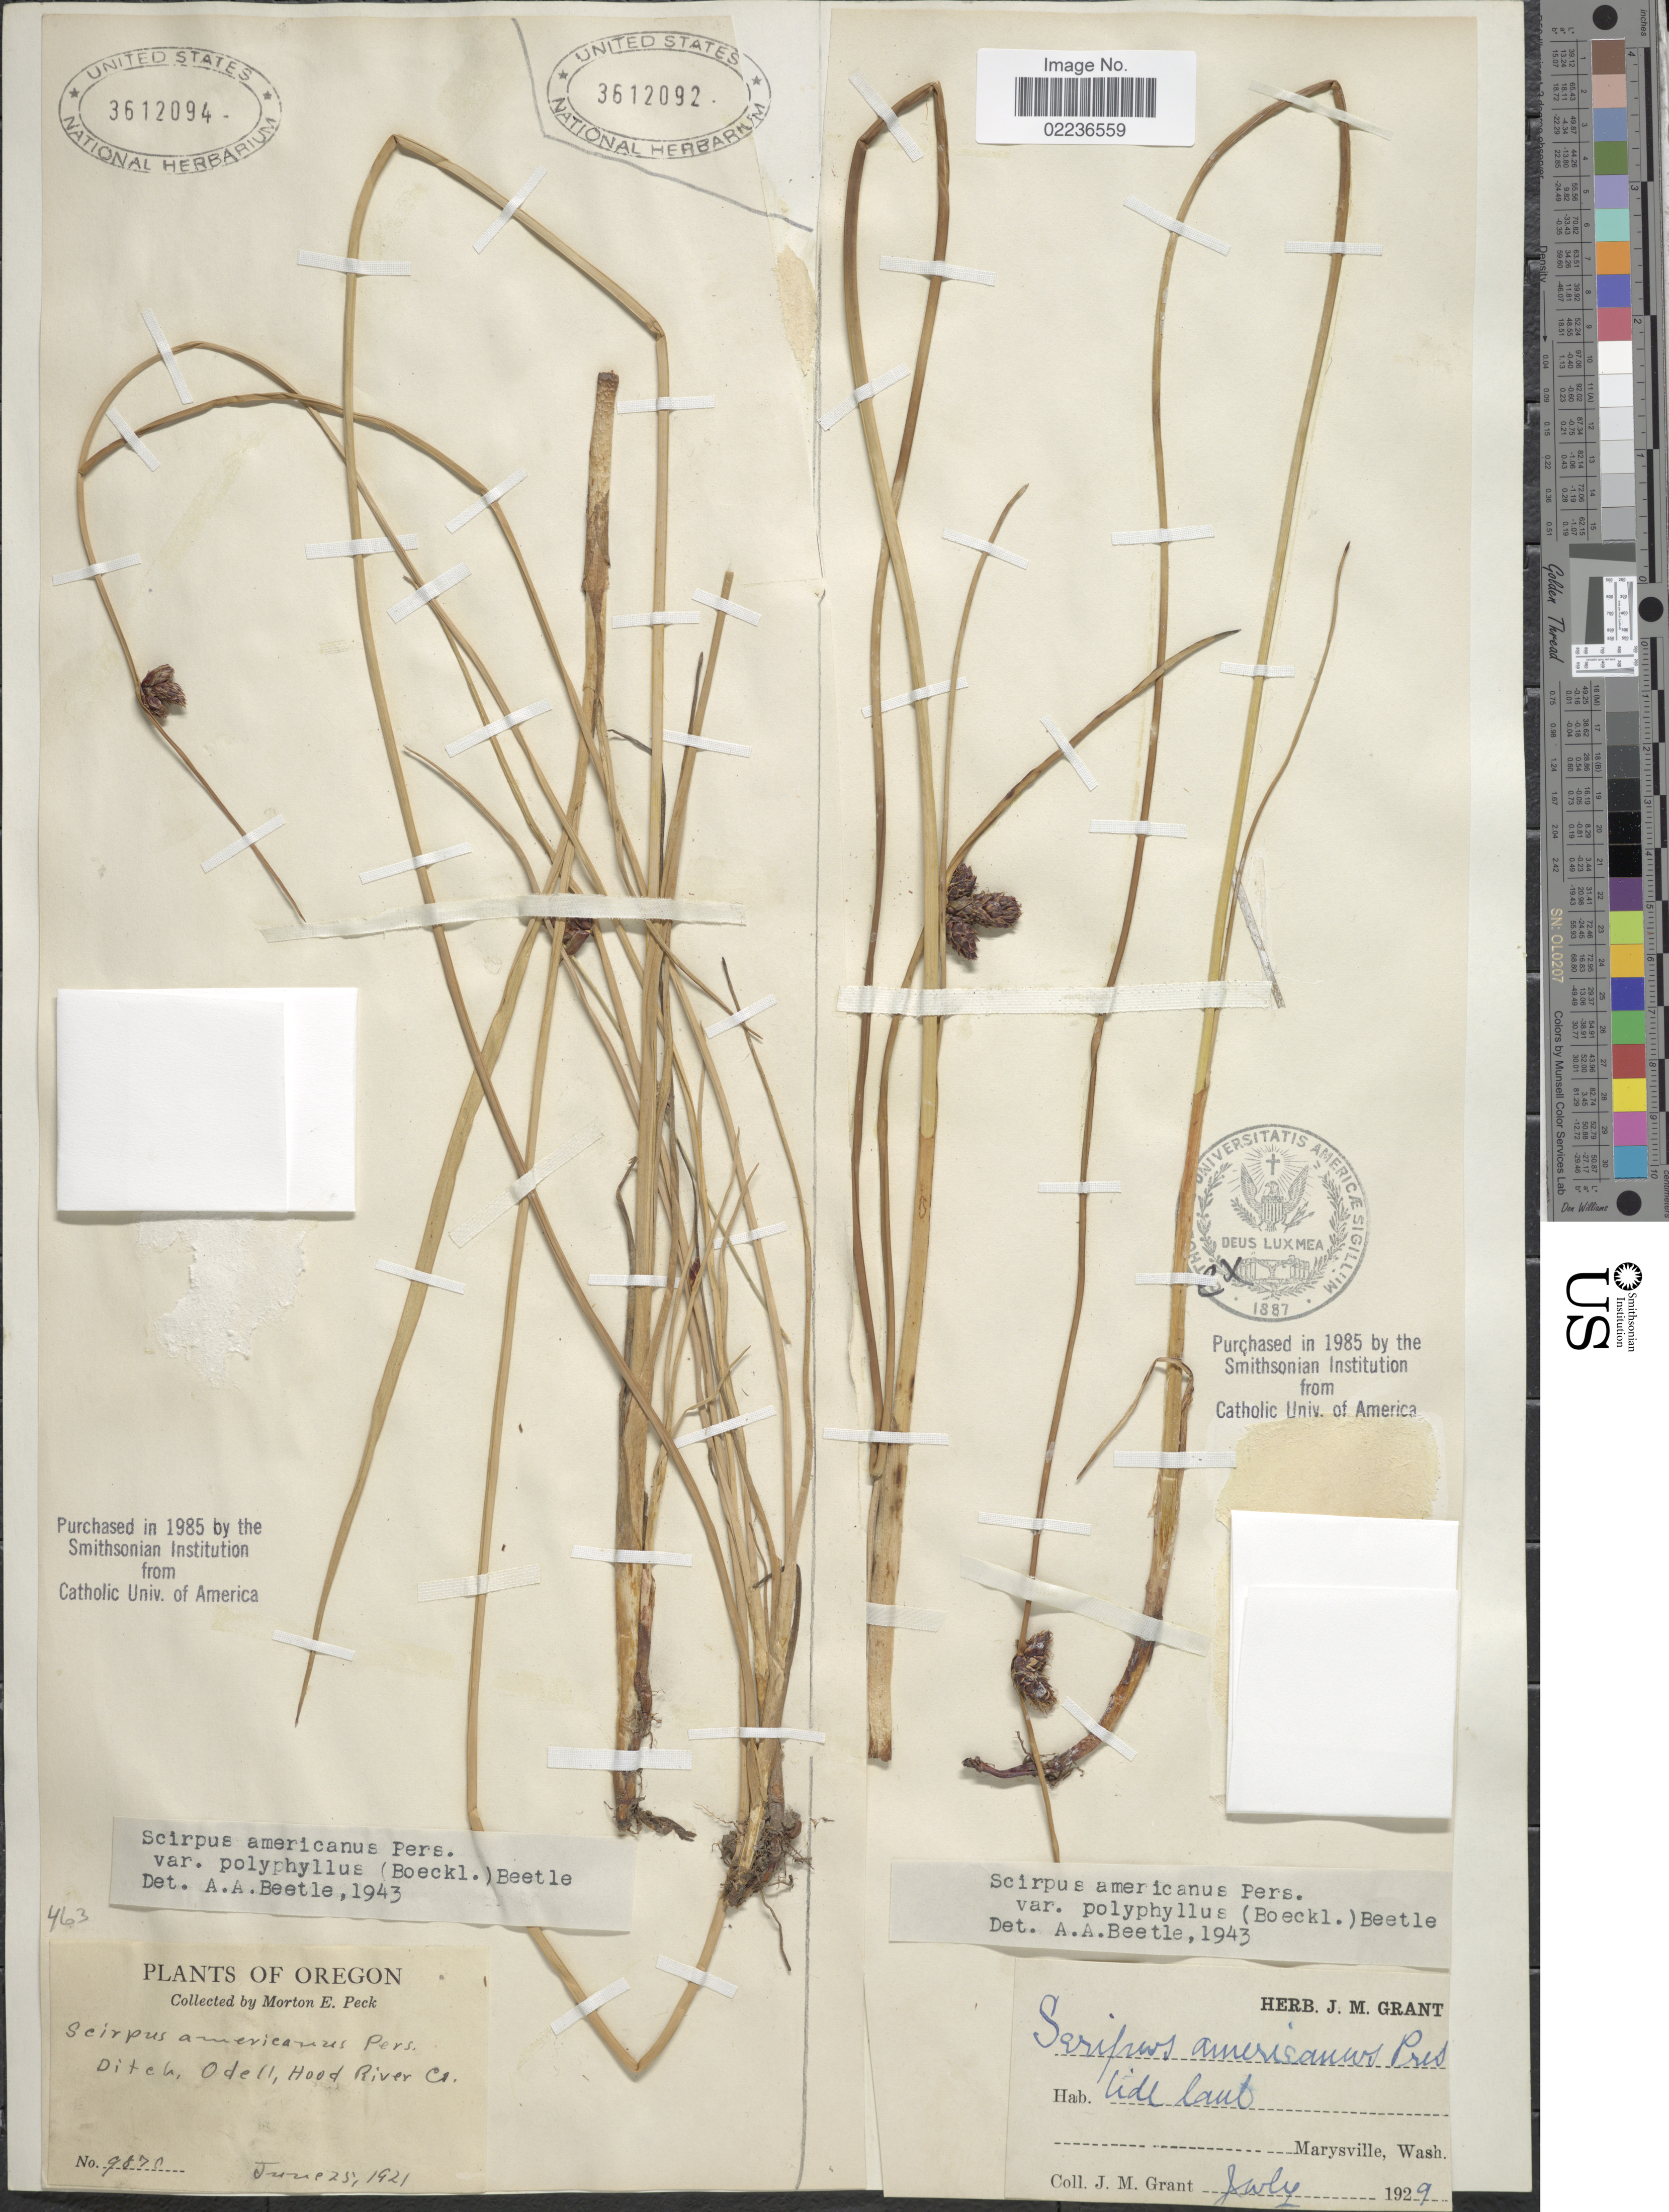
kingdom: Plantae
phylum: Tracheophyta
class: Liliopsida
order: Poales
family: Cyperaceae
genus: Schoenoplectus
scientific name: Schoenoplectus pungens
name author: (Vahl) Palla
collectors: M. E. Peck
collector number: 987c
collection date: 1921-06-25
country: United States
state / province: Oregon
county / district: Hood River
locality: Ditch, Odell, Hood River Co.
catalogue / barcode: US 3612094-2